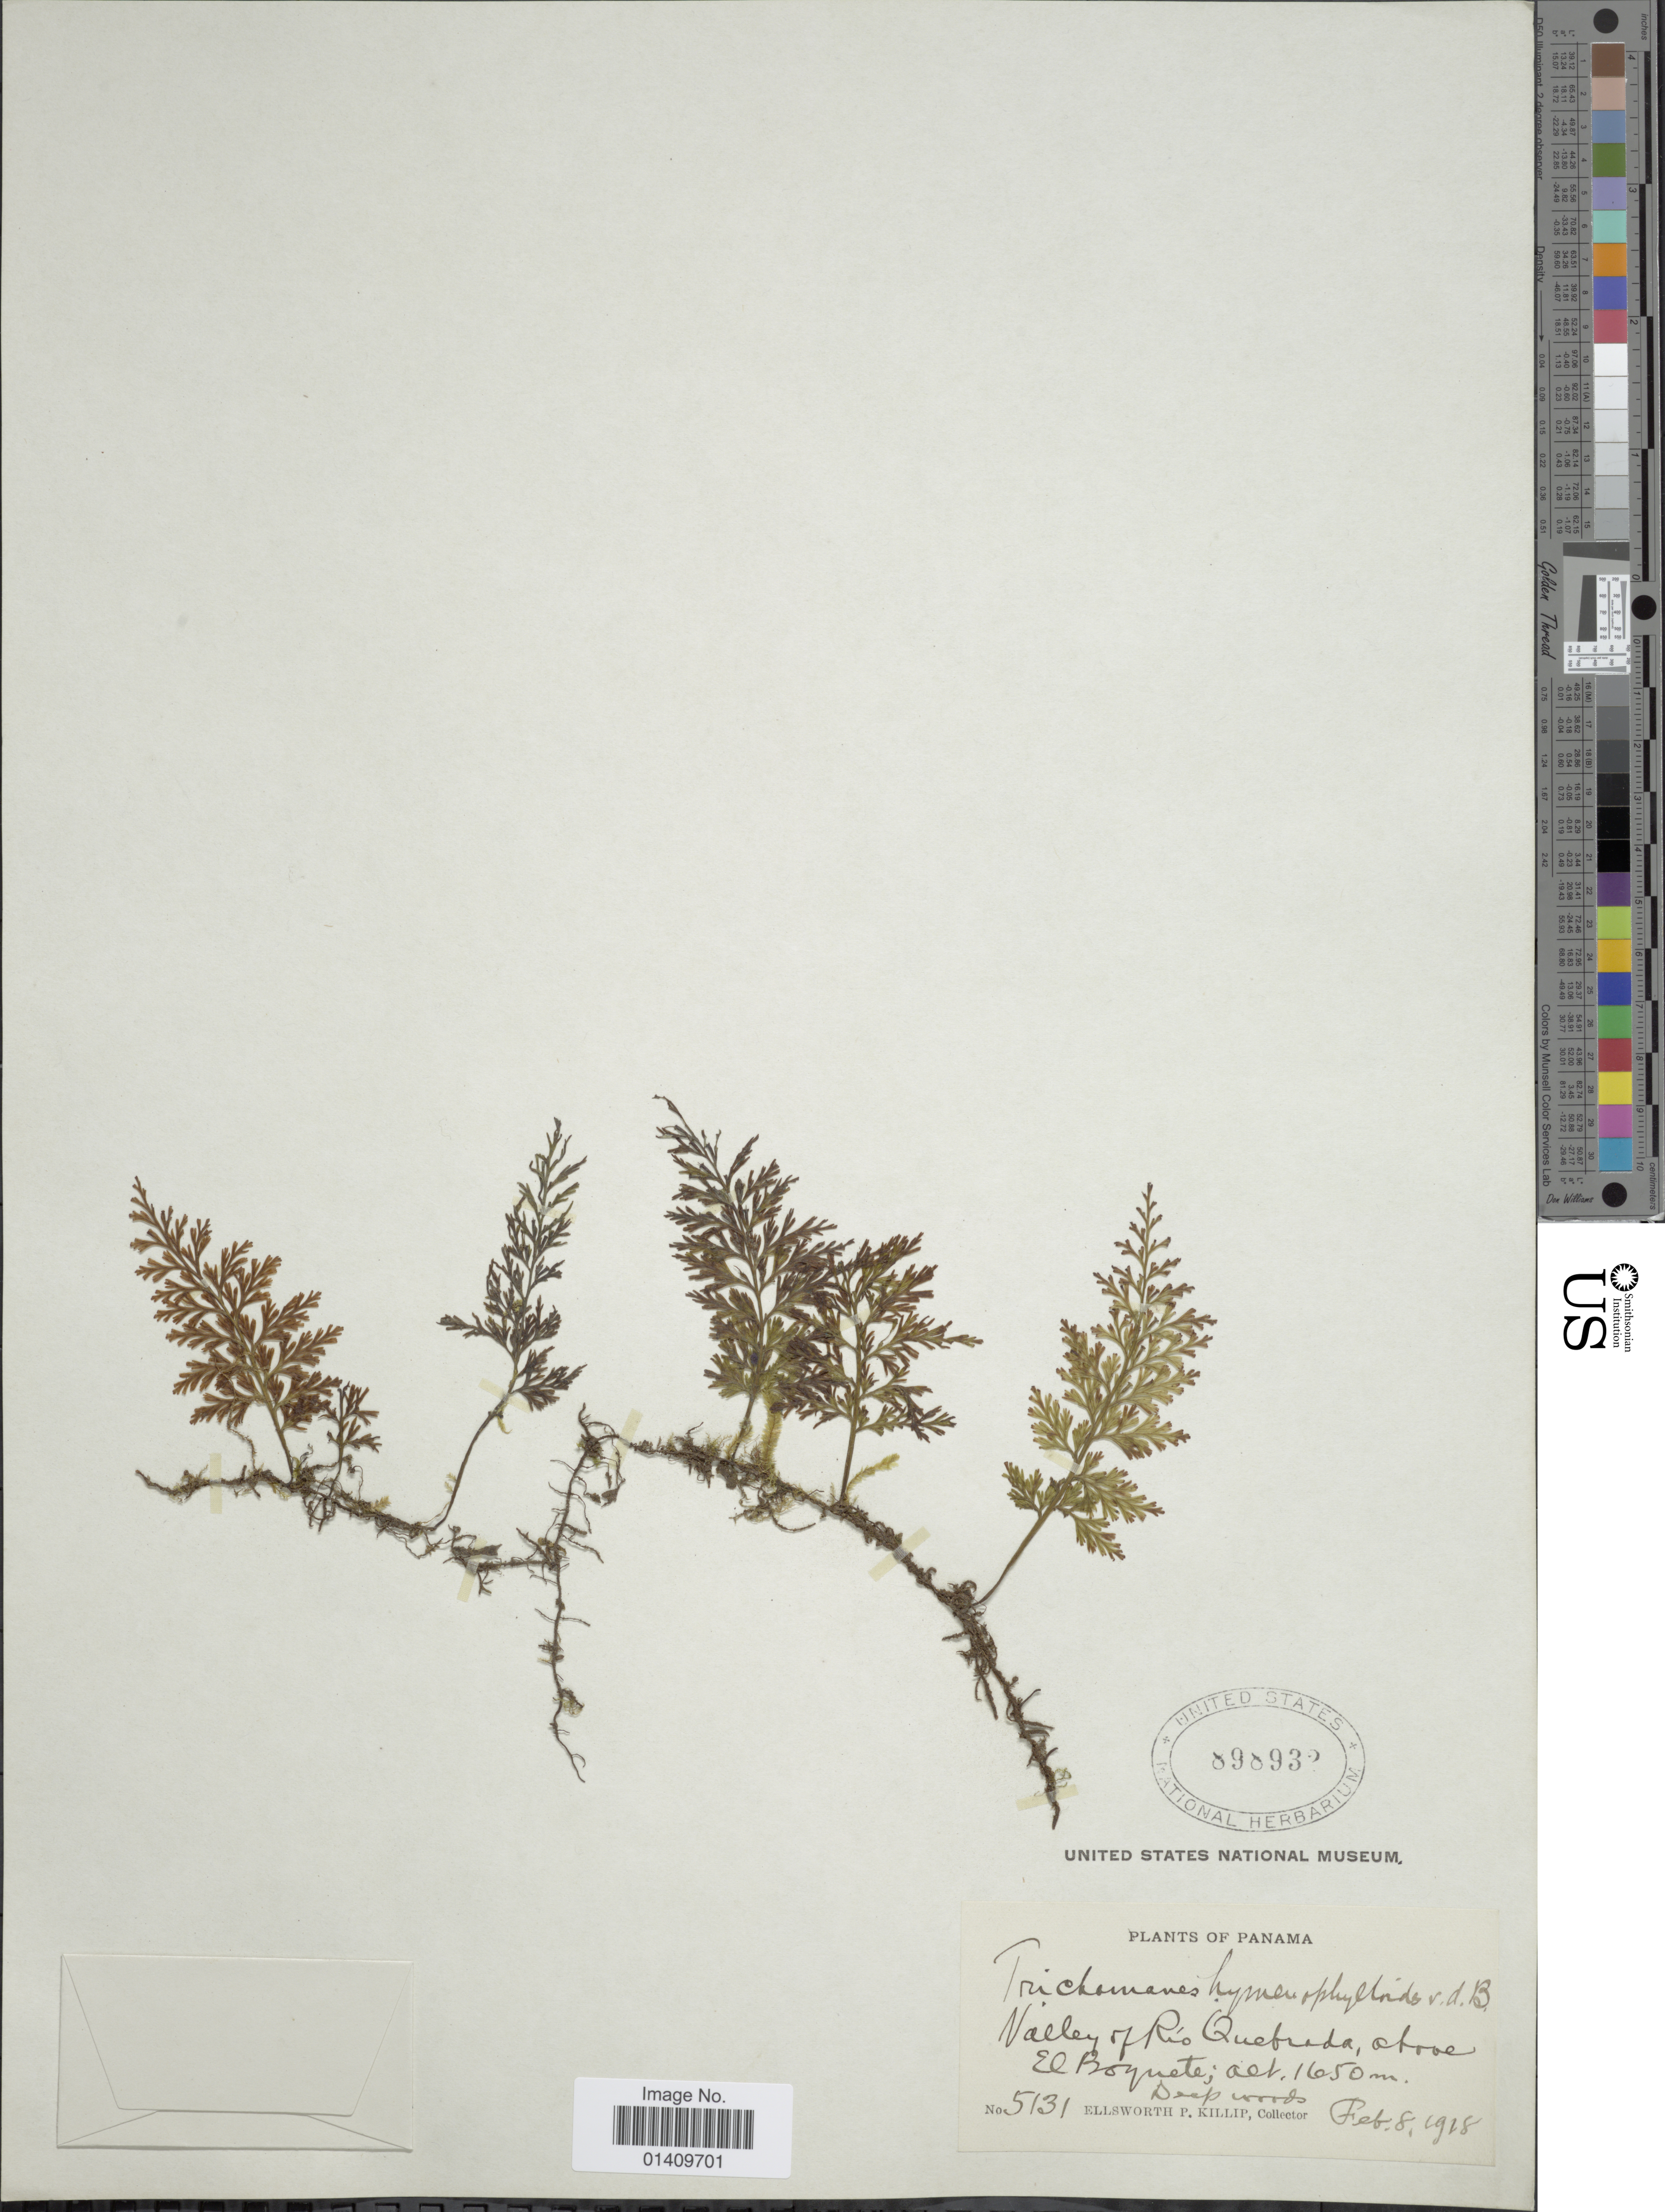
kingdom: Plantae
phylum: Tracheophyta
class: Polypodiopsida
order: Hymenophyllales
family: Hymenophyllaceae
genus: Polyphlebium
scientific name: Polyphlebium diaphanum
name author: (Kunth) Ebihara & Dubuisson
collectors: E. P. Killip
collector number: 5131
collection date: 1918-02-08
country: Panama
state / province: Panamá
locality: Valley of Rio Quebrada above El Boquete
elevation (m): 1650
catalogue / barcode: US 898932